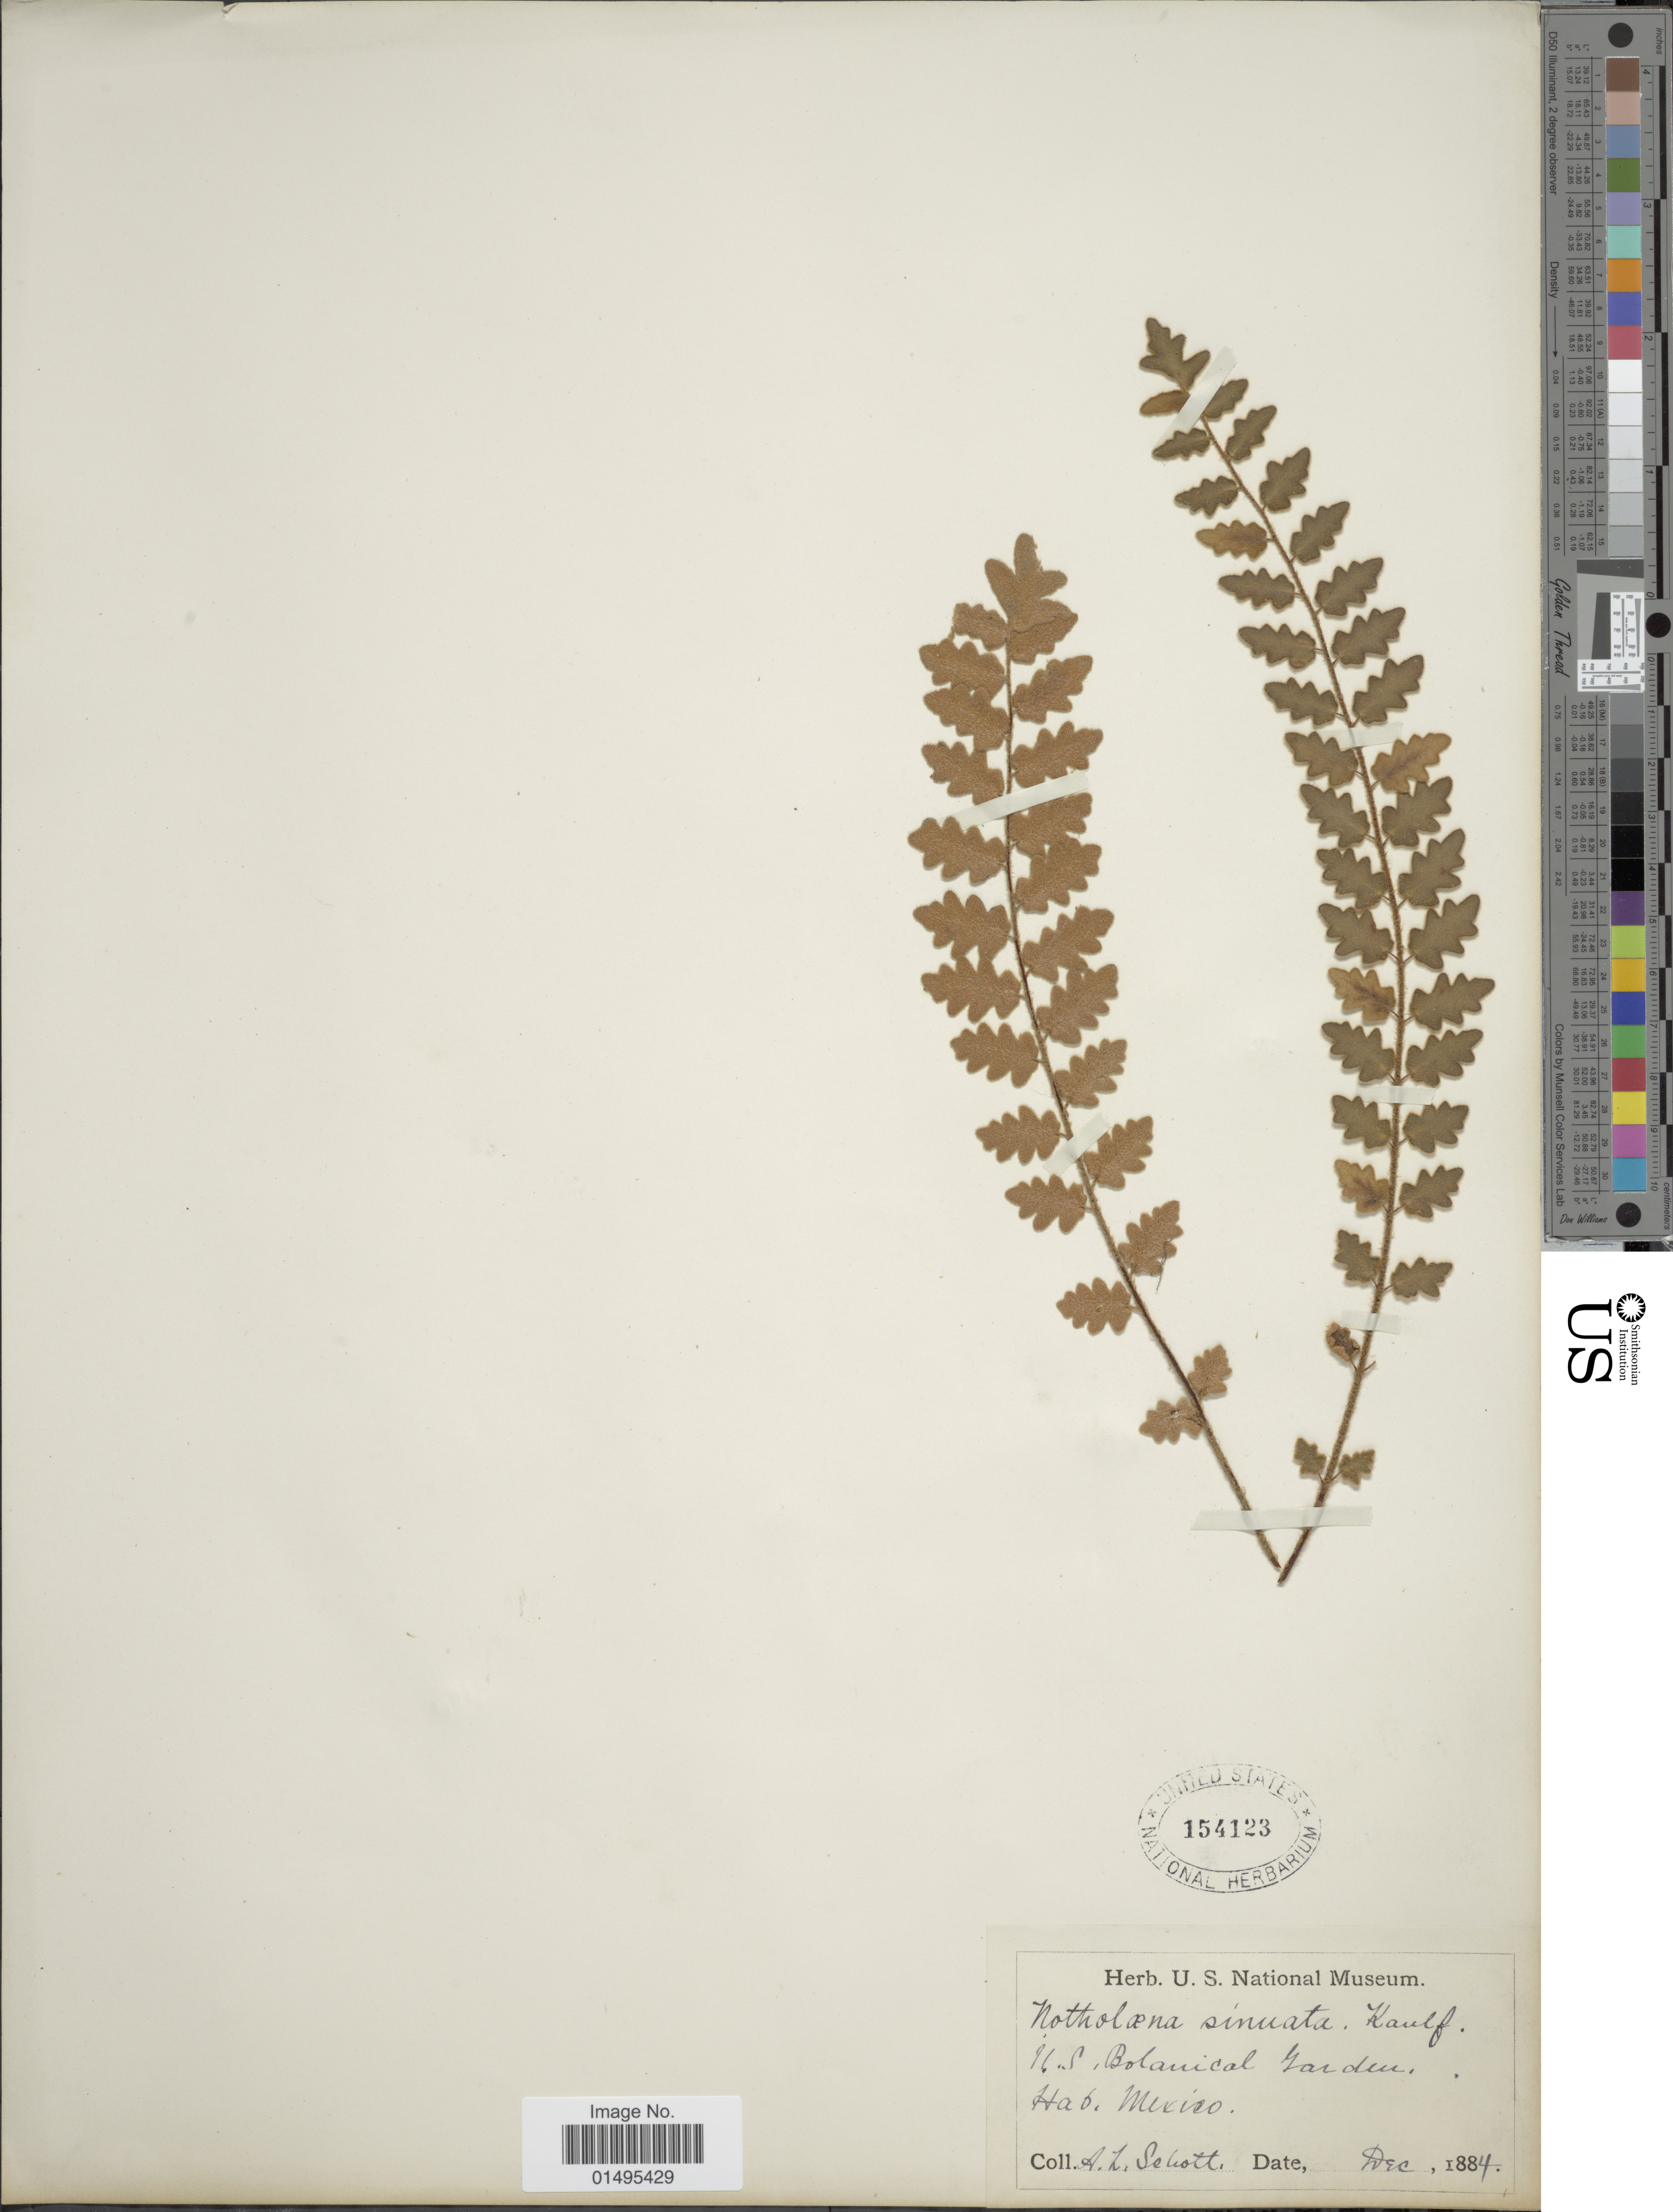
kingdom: Plantae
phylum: Tracheophyta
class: Polypodiopsida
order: Polypodiales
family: Pteridaceae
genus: Notholaena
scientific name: Notholaena sinuata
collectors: A. L. Schott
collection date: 1884-12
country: United States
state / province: District of Columbia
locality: U.S. Botanical Garden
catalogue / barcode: US 154123